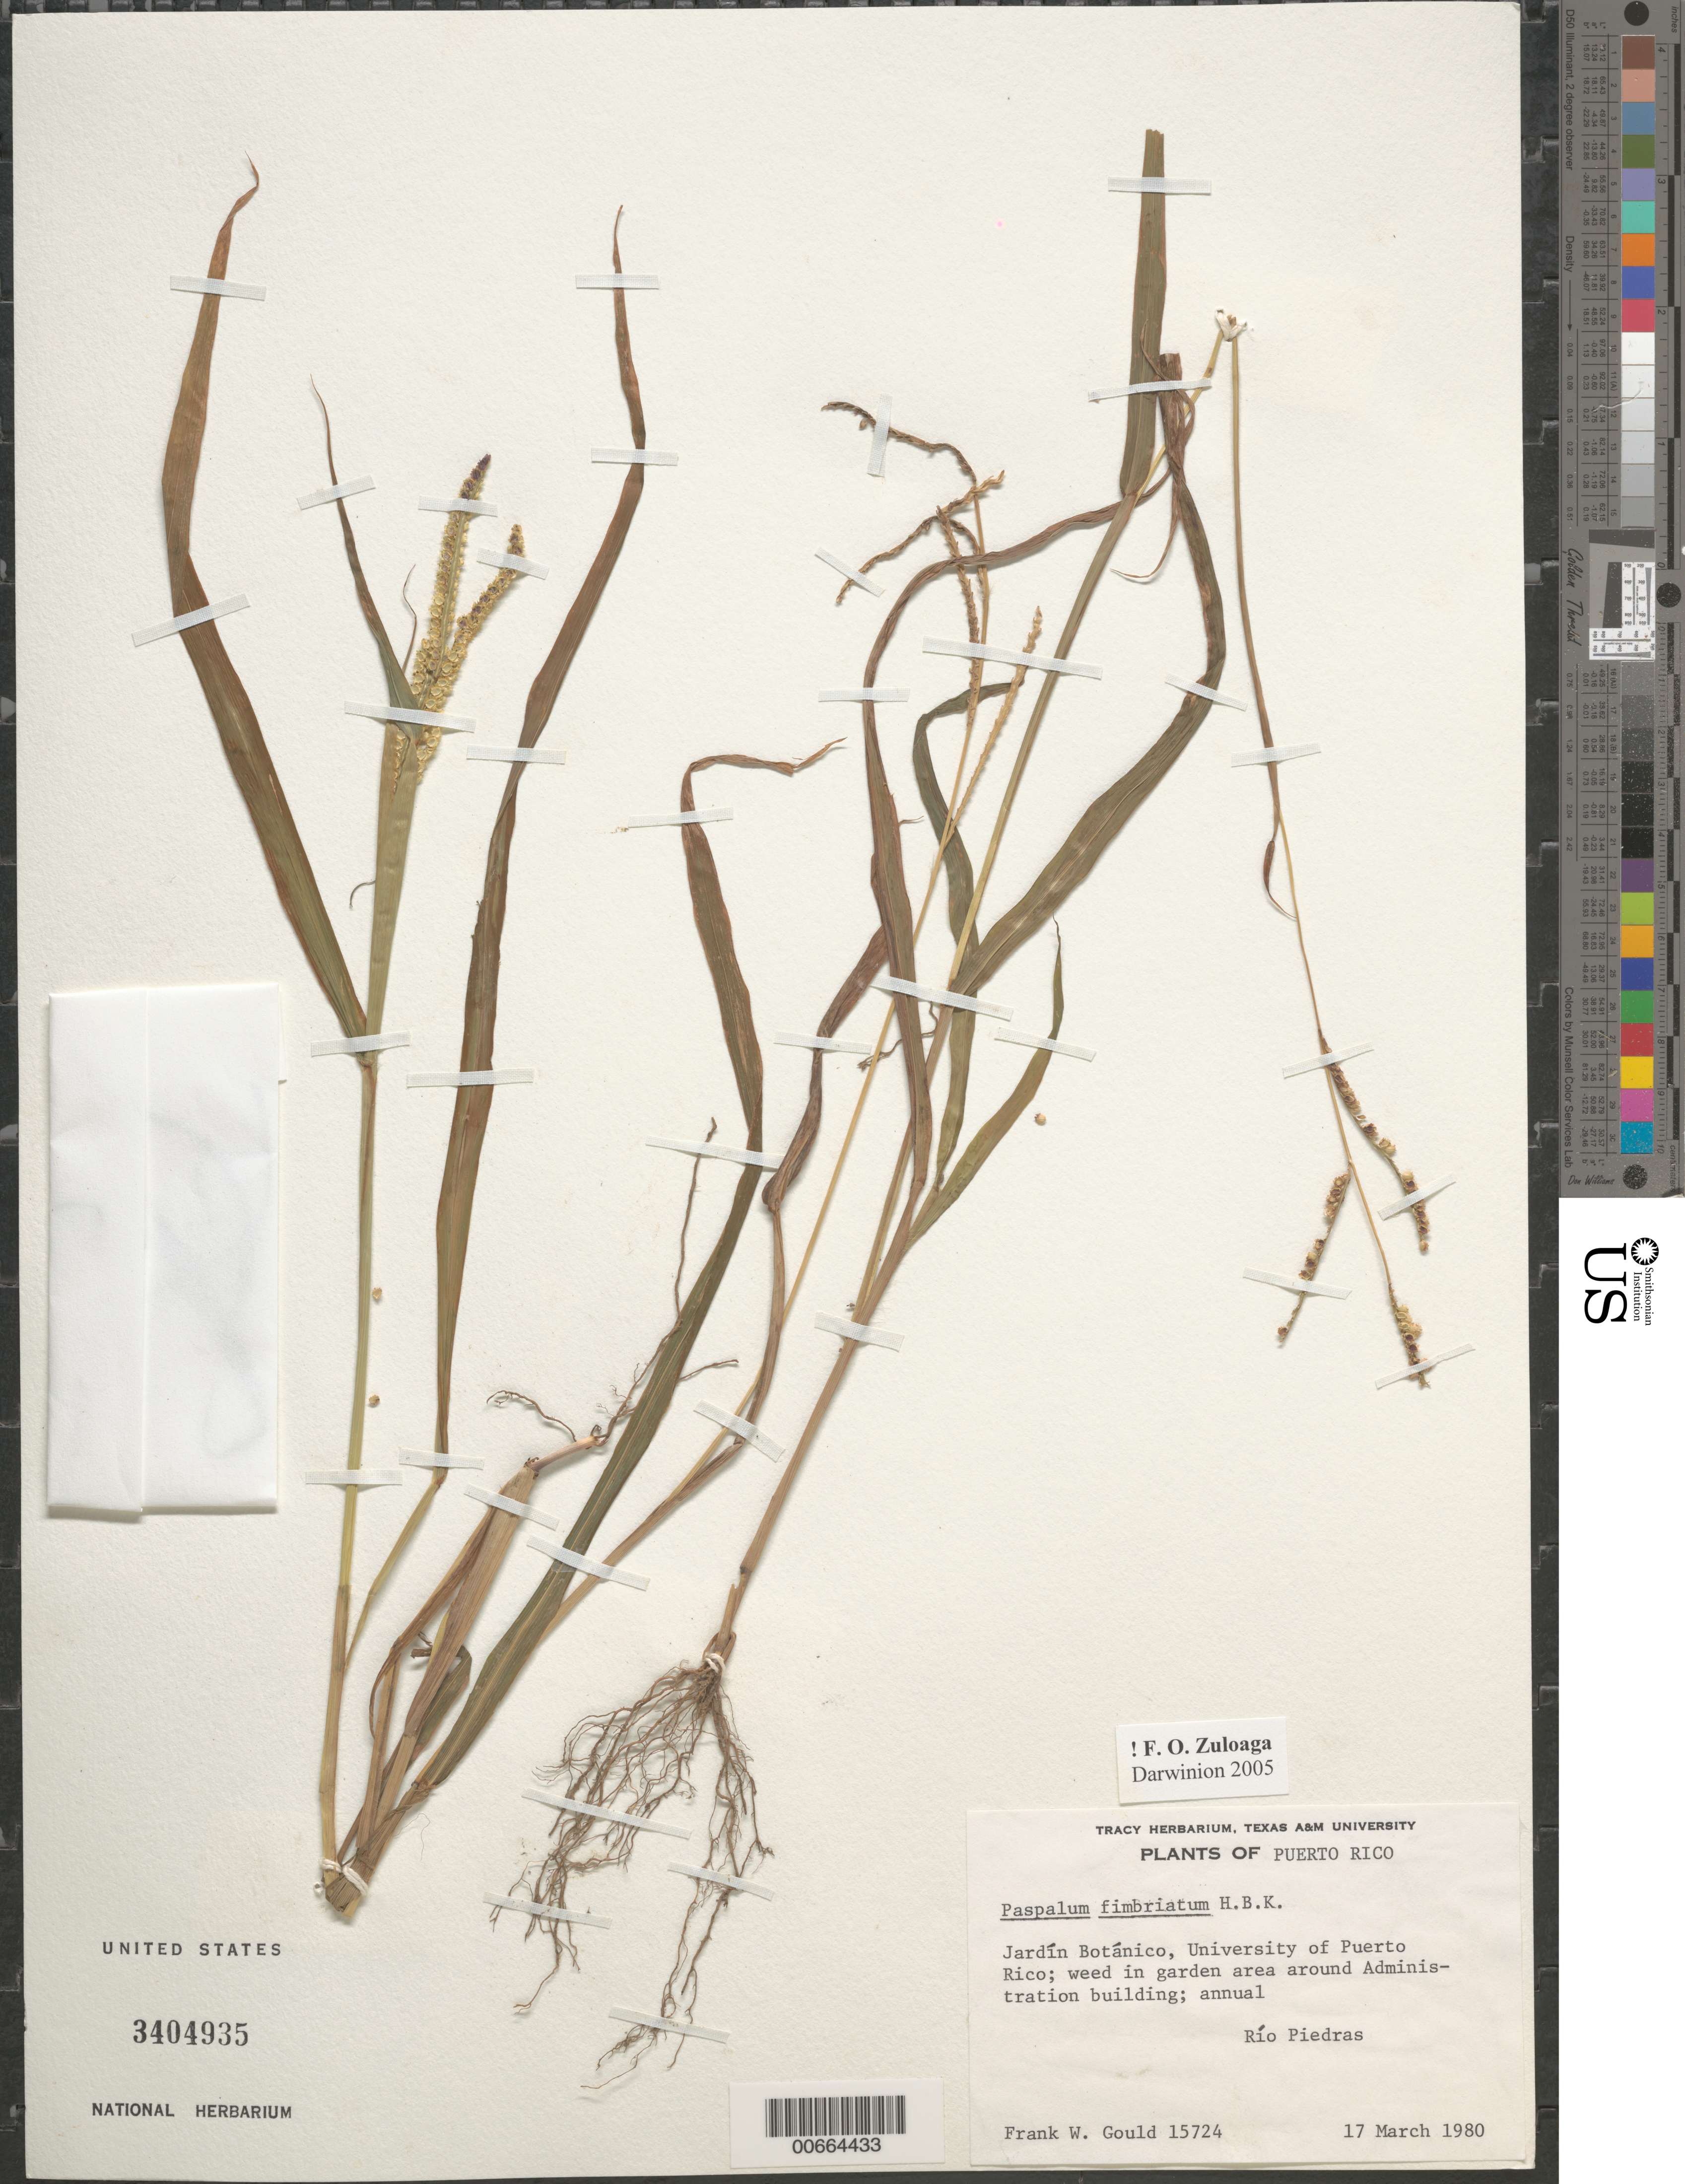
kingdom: Plantae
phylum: Tracheophyta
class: Liliopsida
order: Poales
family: Poaceae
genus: Paspalum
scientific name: Paspalum fimbriatum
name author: Kunth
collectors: F. W. Gould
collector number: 15724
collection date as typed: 17 Mar 1980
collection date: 1980-03-17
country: Puerto Rico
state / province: San Juan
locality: Jardín Botánico, Univ. of P.R.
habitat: In garden area around Administration building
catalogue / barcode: US 3404935